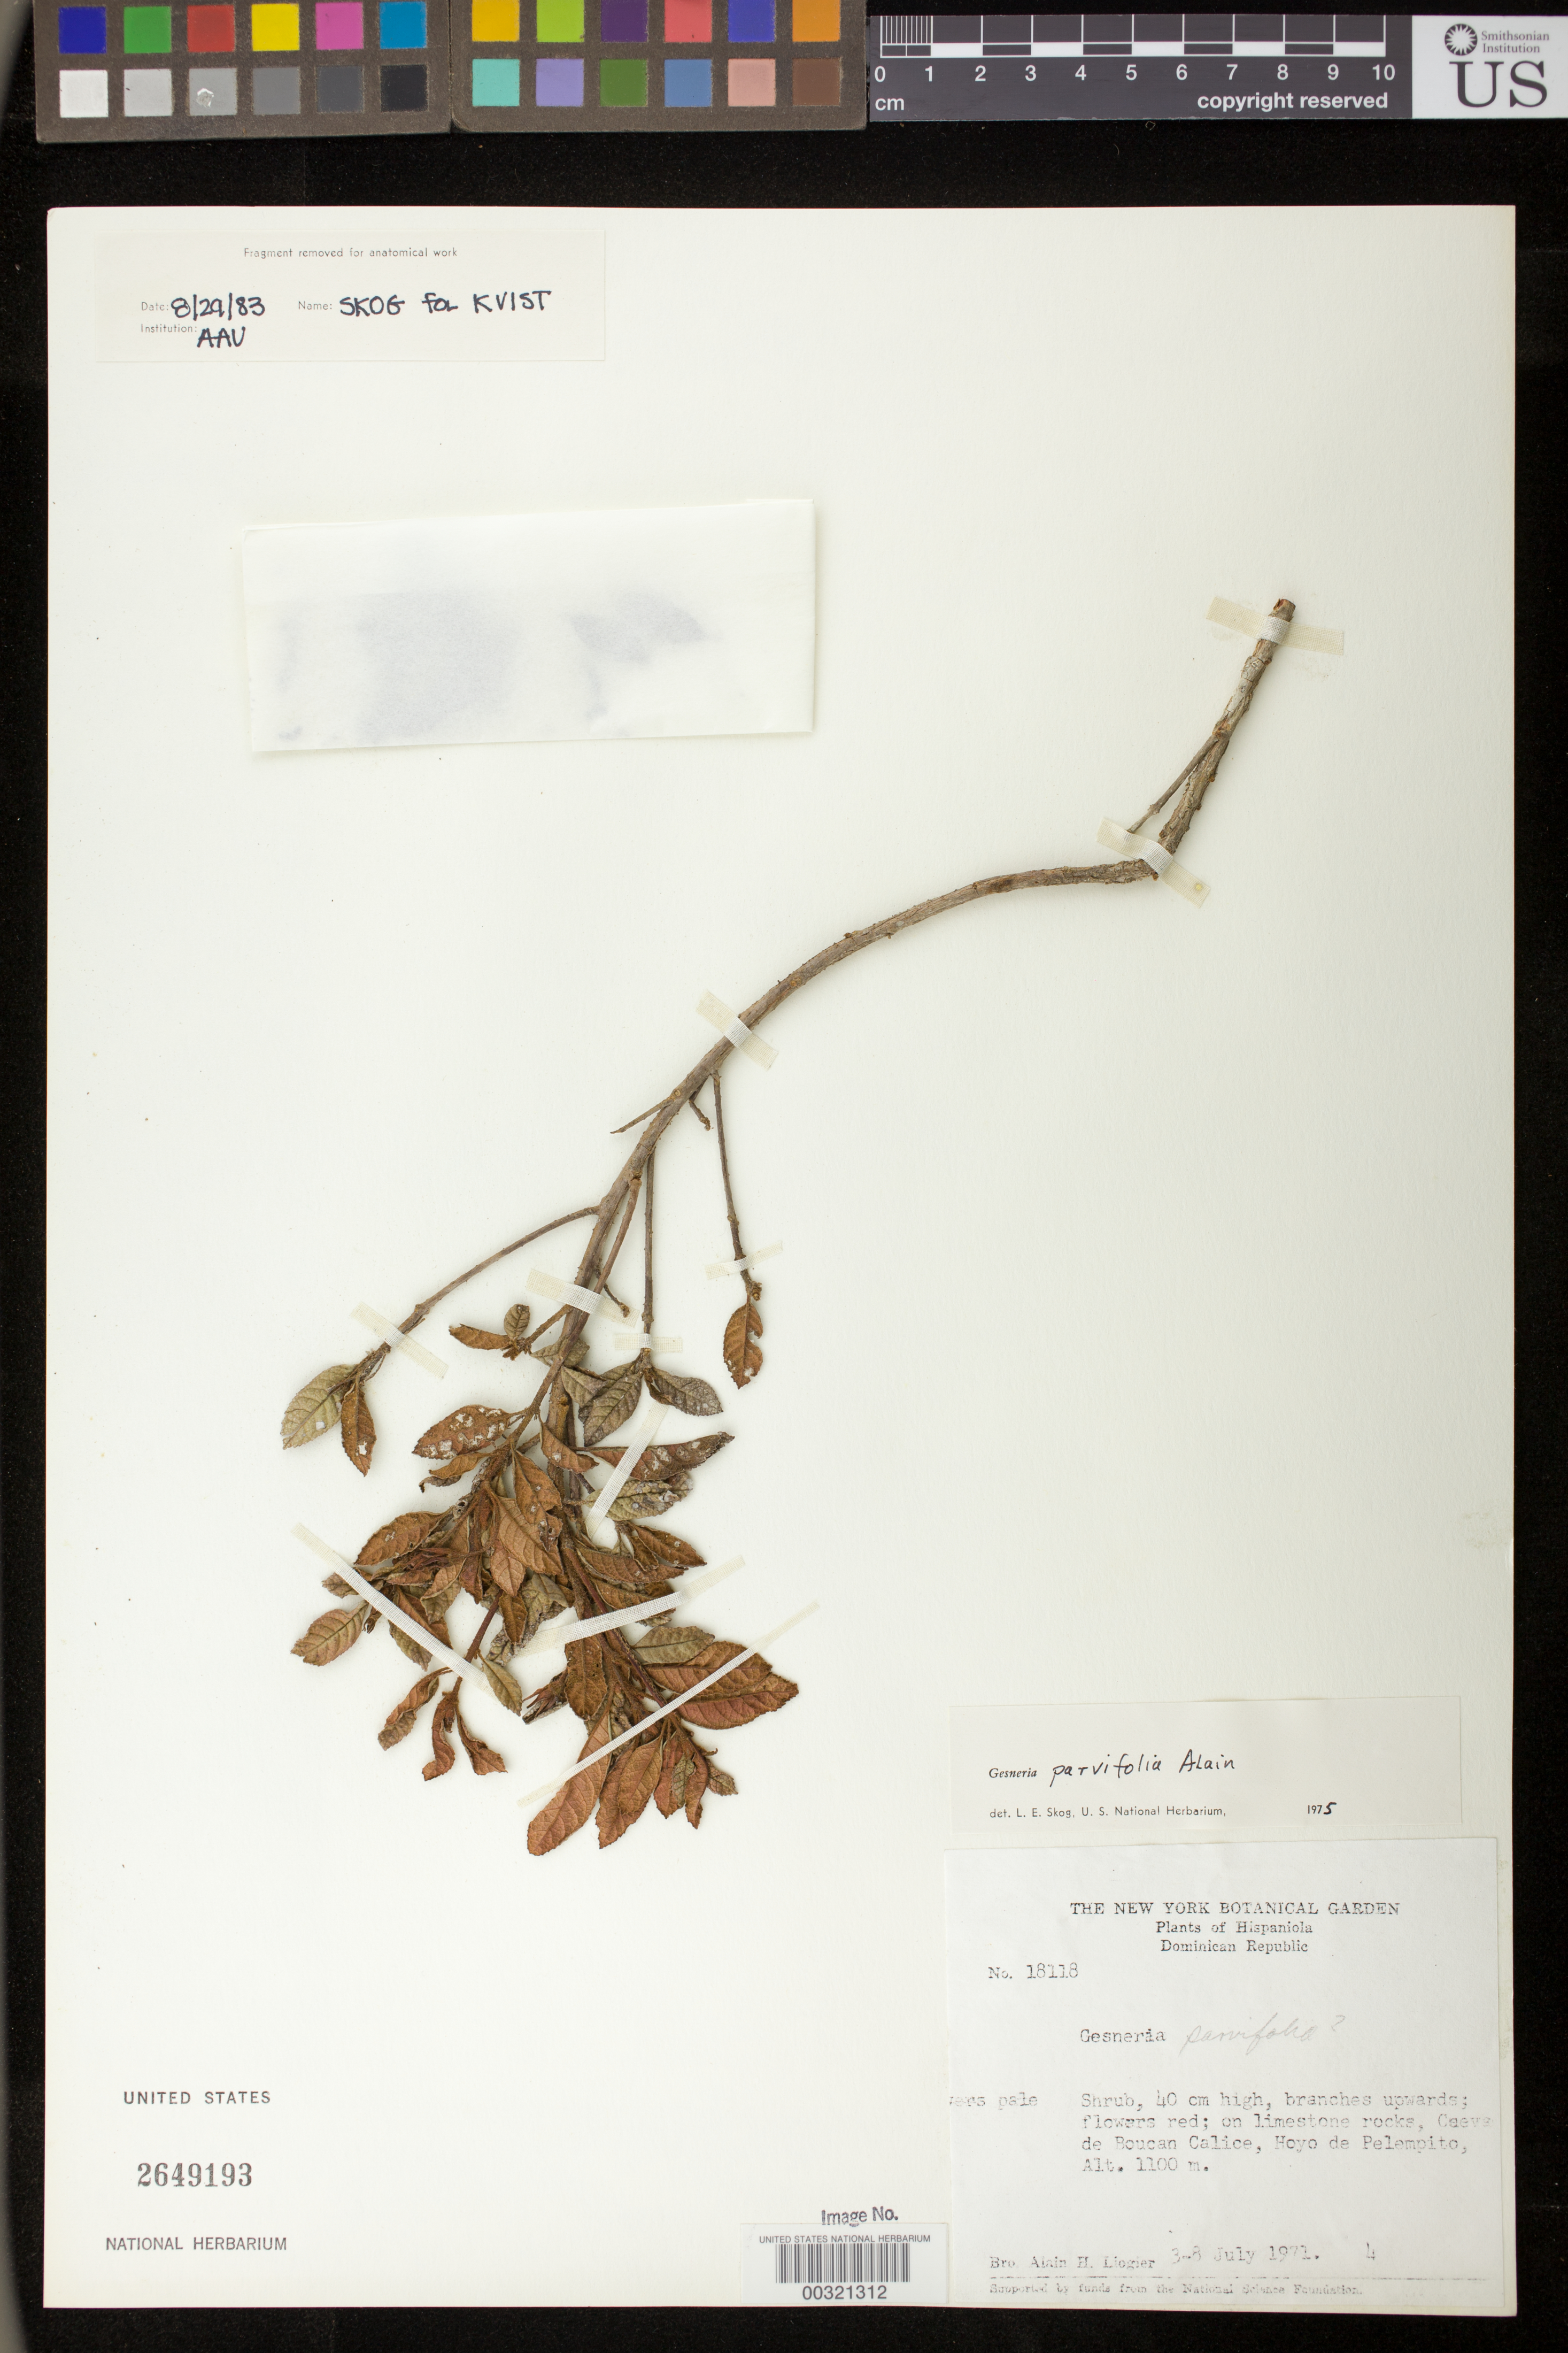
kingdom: Plantae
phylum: Tracheophyta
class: Magnoliopsida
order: Lamiales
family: Gesneriaceae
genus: Gesneria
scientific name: Gesneria parvifolia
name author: Alain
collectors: A. H. Liogier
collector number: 18118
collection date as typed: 3-8 Jul 1971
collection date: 1971-07-03/1971-07-08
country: Dominican Republic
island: Hispaniola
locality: Cueva de Boucan Calice, Hoyo de Pelempito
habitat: On limestone rocks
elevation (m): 1100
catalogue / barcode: US 2649193